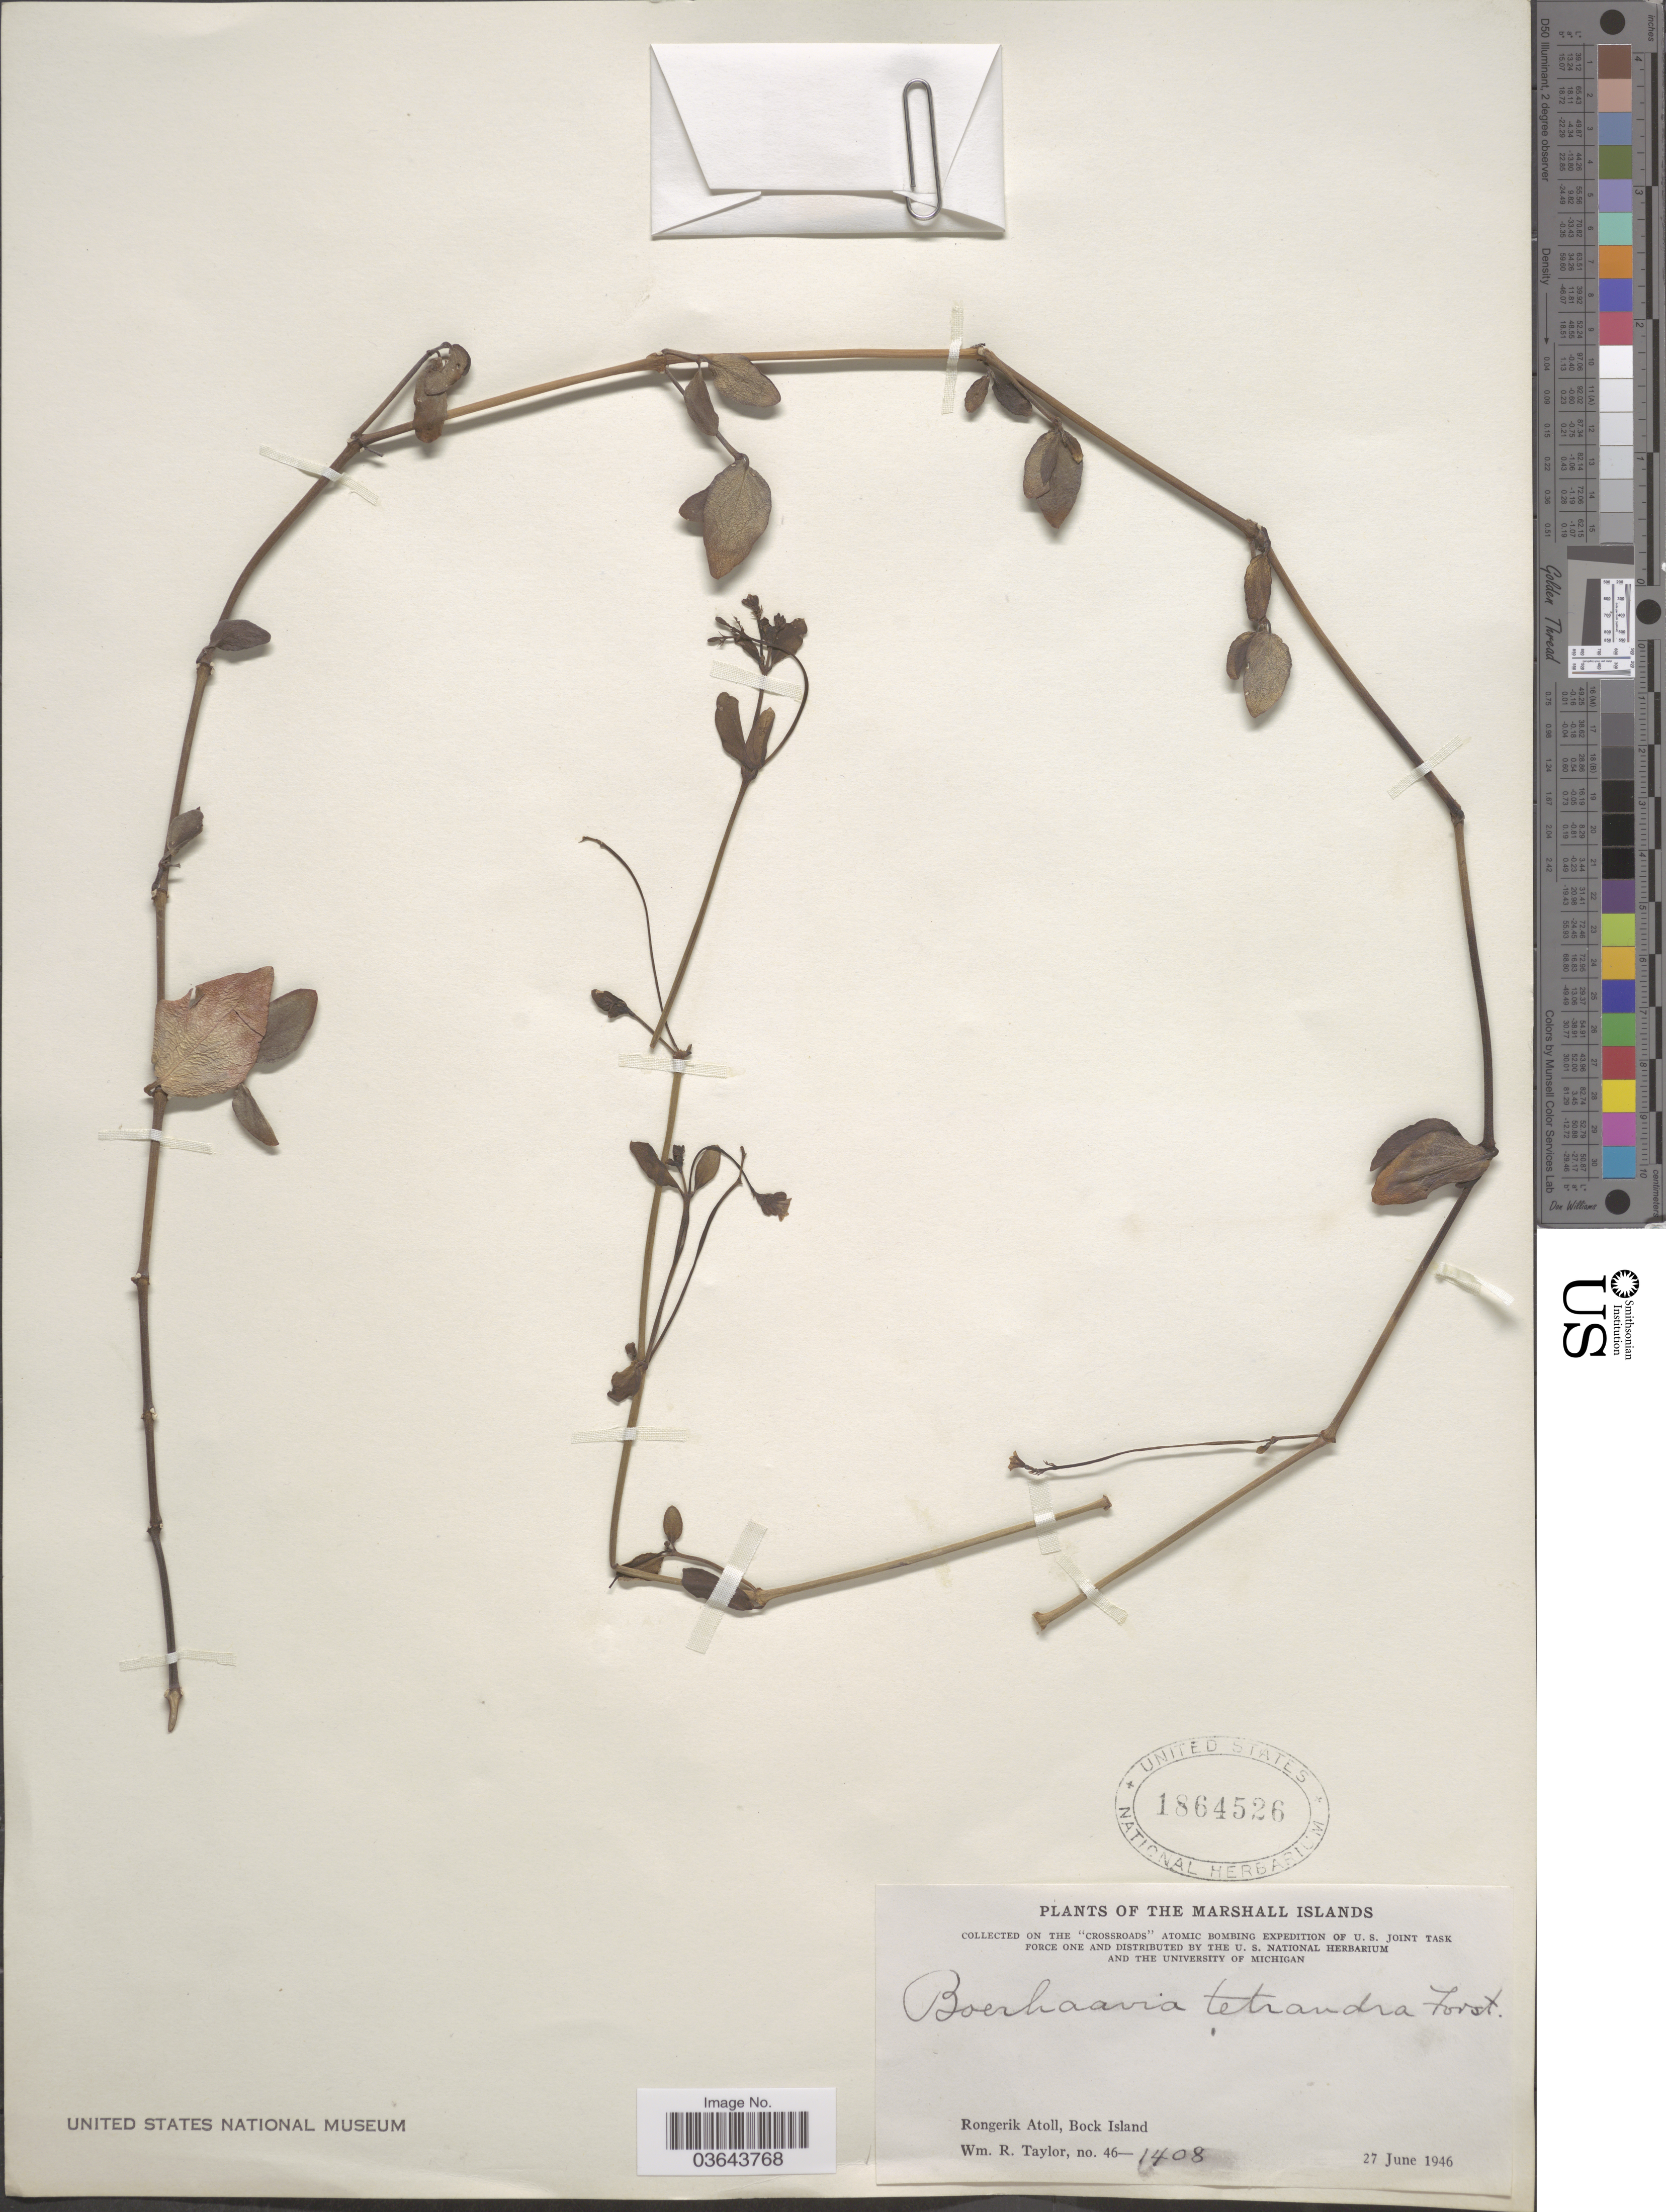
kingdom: Plantae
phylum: Tracheophyta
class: Magnoliopsida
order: Caryophyllales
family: Nyctaginaceae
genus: Boerhavia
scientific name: Boerhavia tetrandra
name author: G. Forst.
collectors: W. R. Taylor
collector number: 46-1408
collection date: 1946-06-27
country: Marshall Islands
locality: Rongerik Atoll, Block Island.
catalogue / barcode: US 1864526